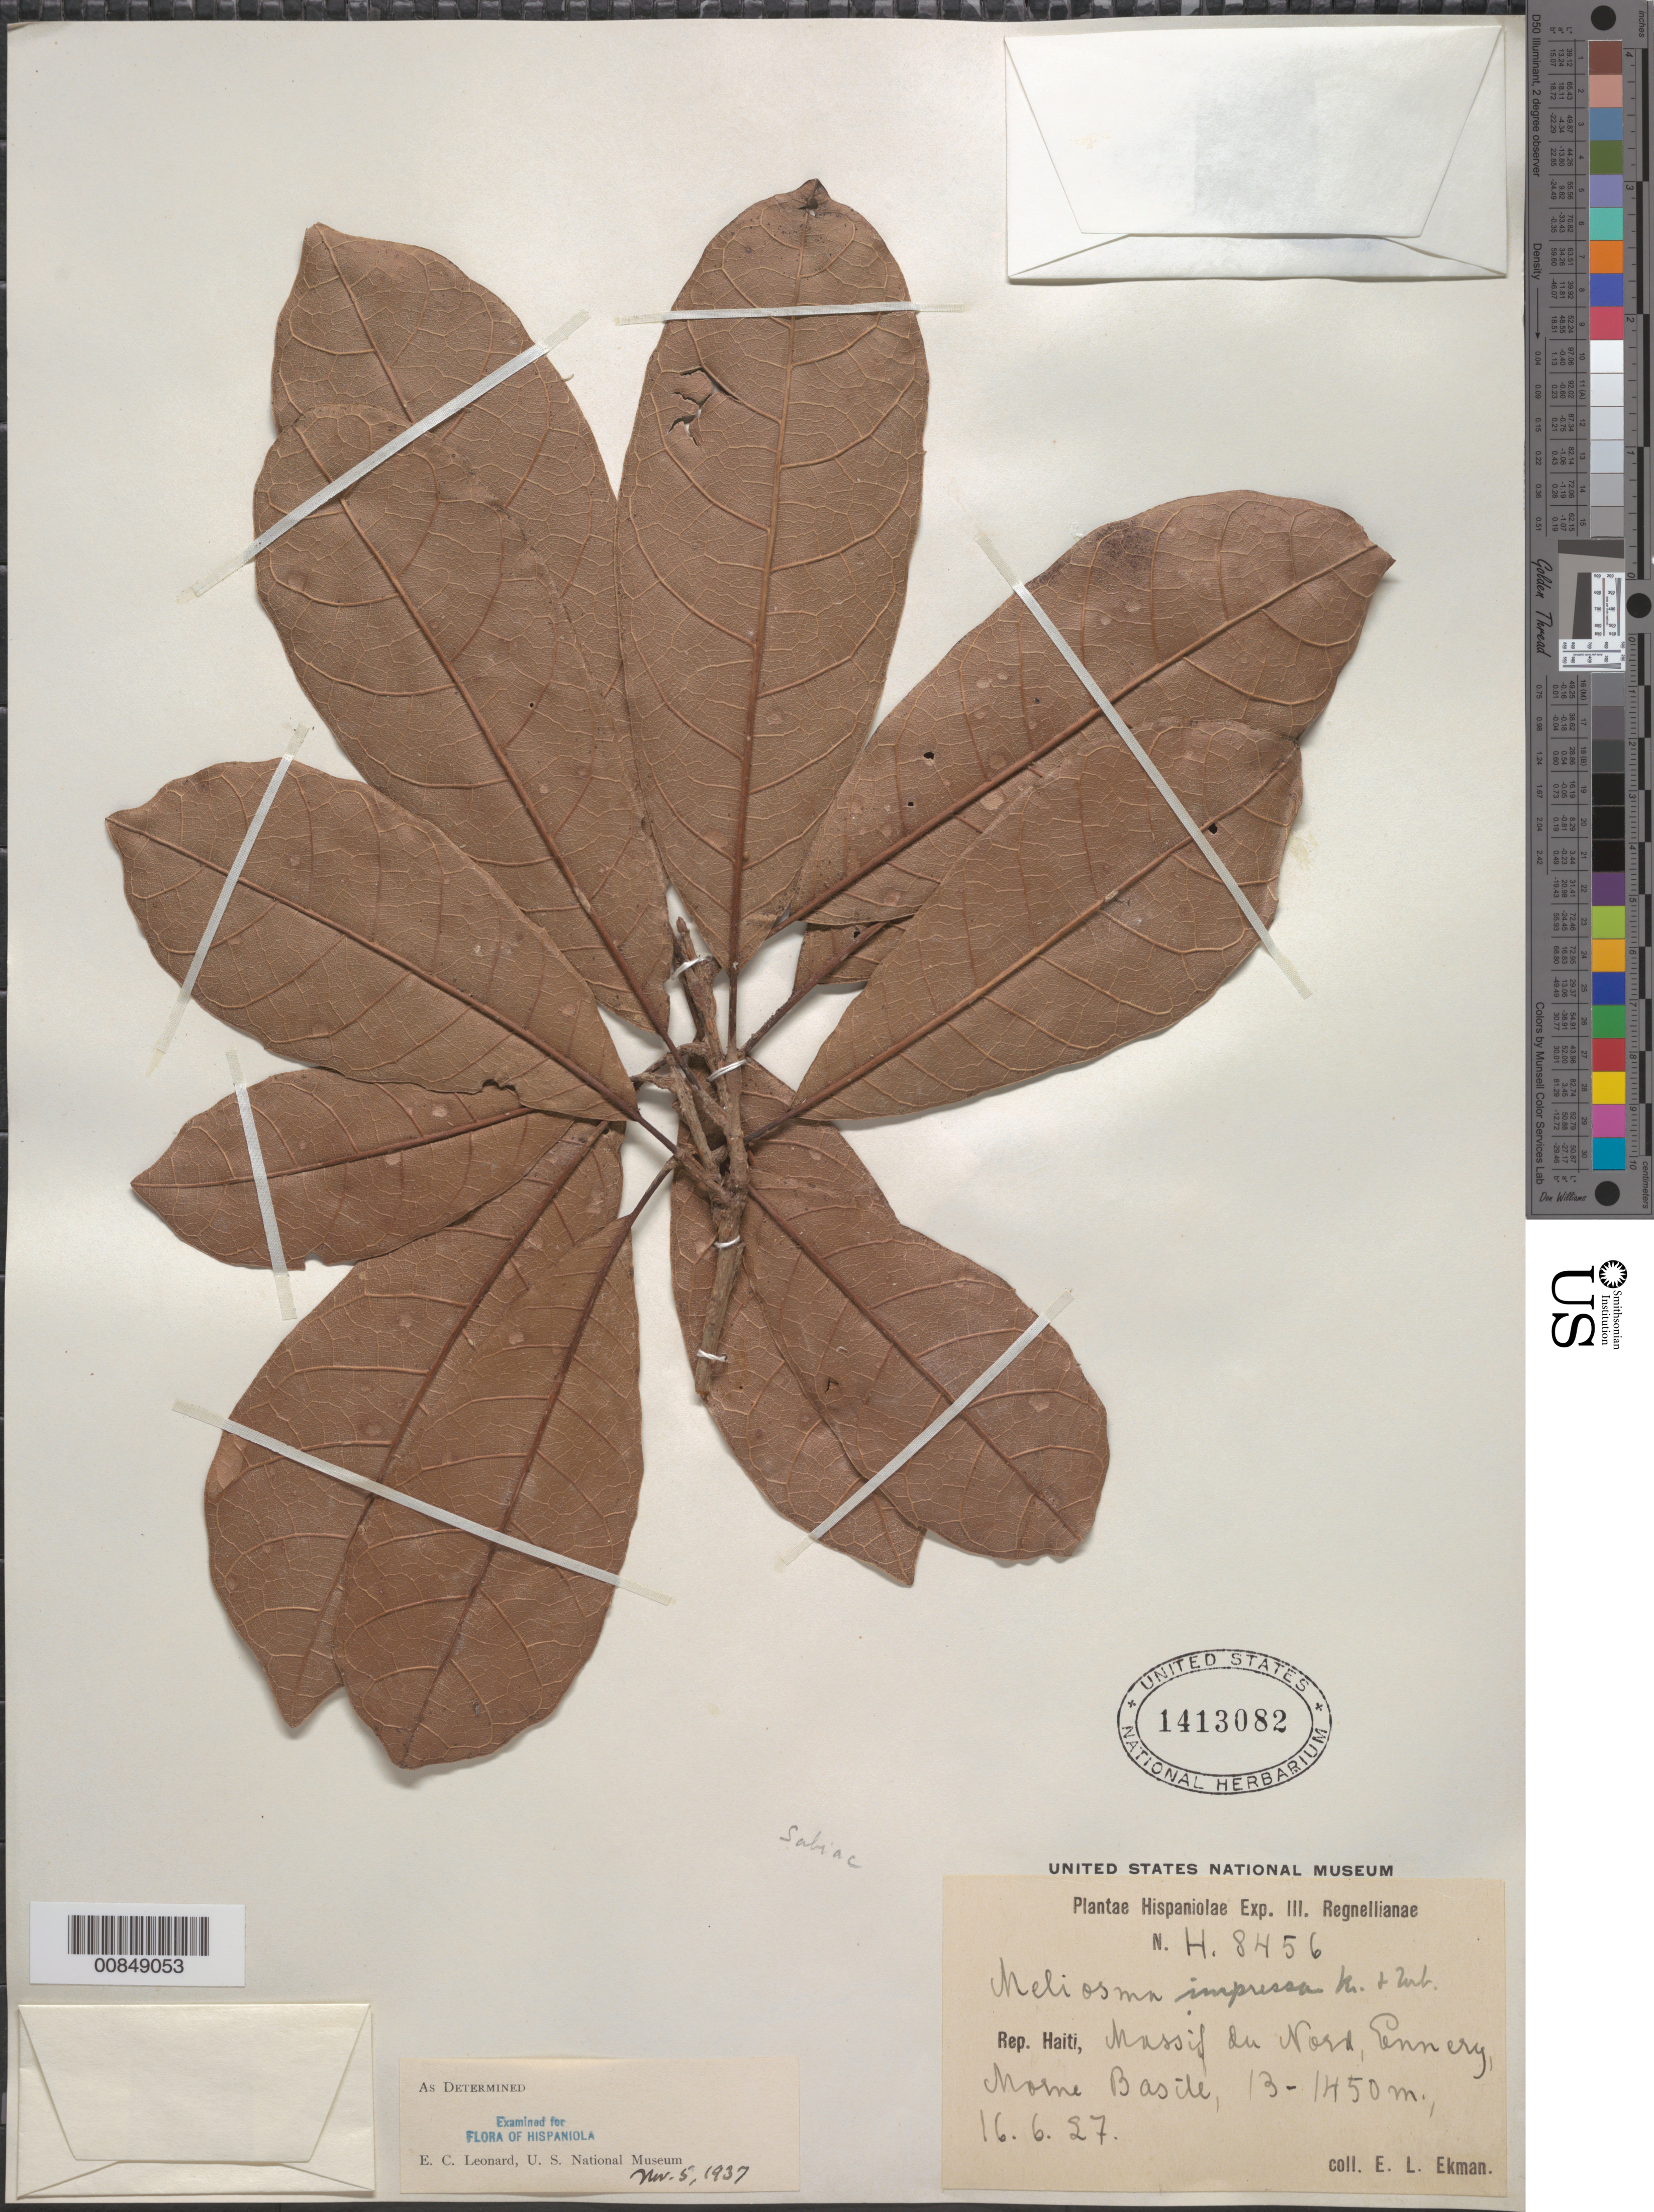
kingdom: Plantae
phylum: Tracheophyta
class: Magnoliopsida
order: Proteales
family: Sabiaceae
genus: Meliosma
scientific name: Meliosma impressa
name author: Krug & Urb.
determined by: Leonard, Emery C., (US)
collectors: E. L. Ekman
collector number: H 8456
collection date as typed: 16 Jun 1927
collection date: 1927-06-16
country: Haiti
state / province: Artibonite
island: Hispaniola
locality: Massif du Nord, Ennery, Morne Basile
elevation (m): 1300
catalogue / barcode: US 1413082